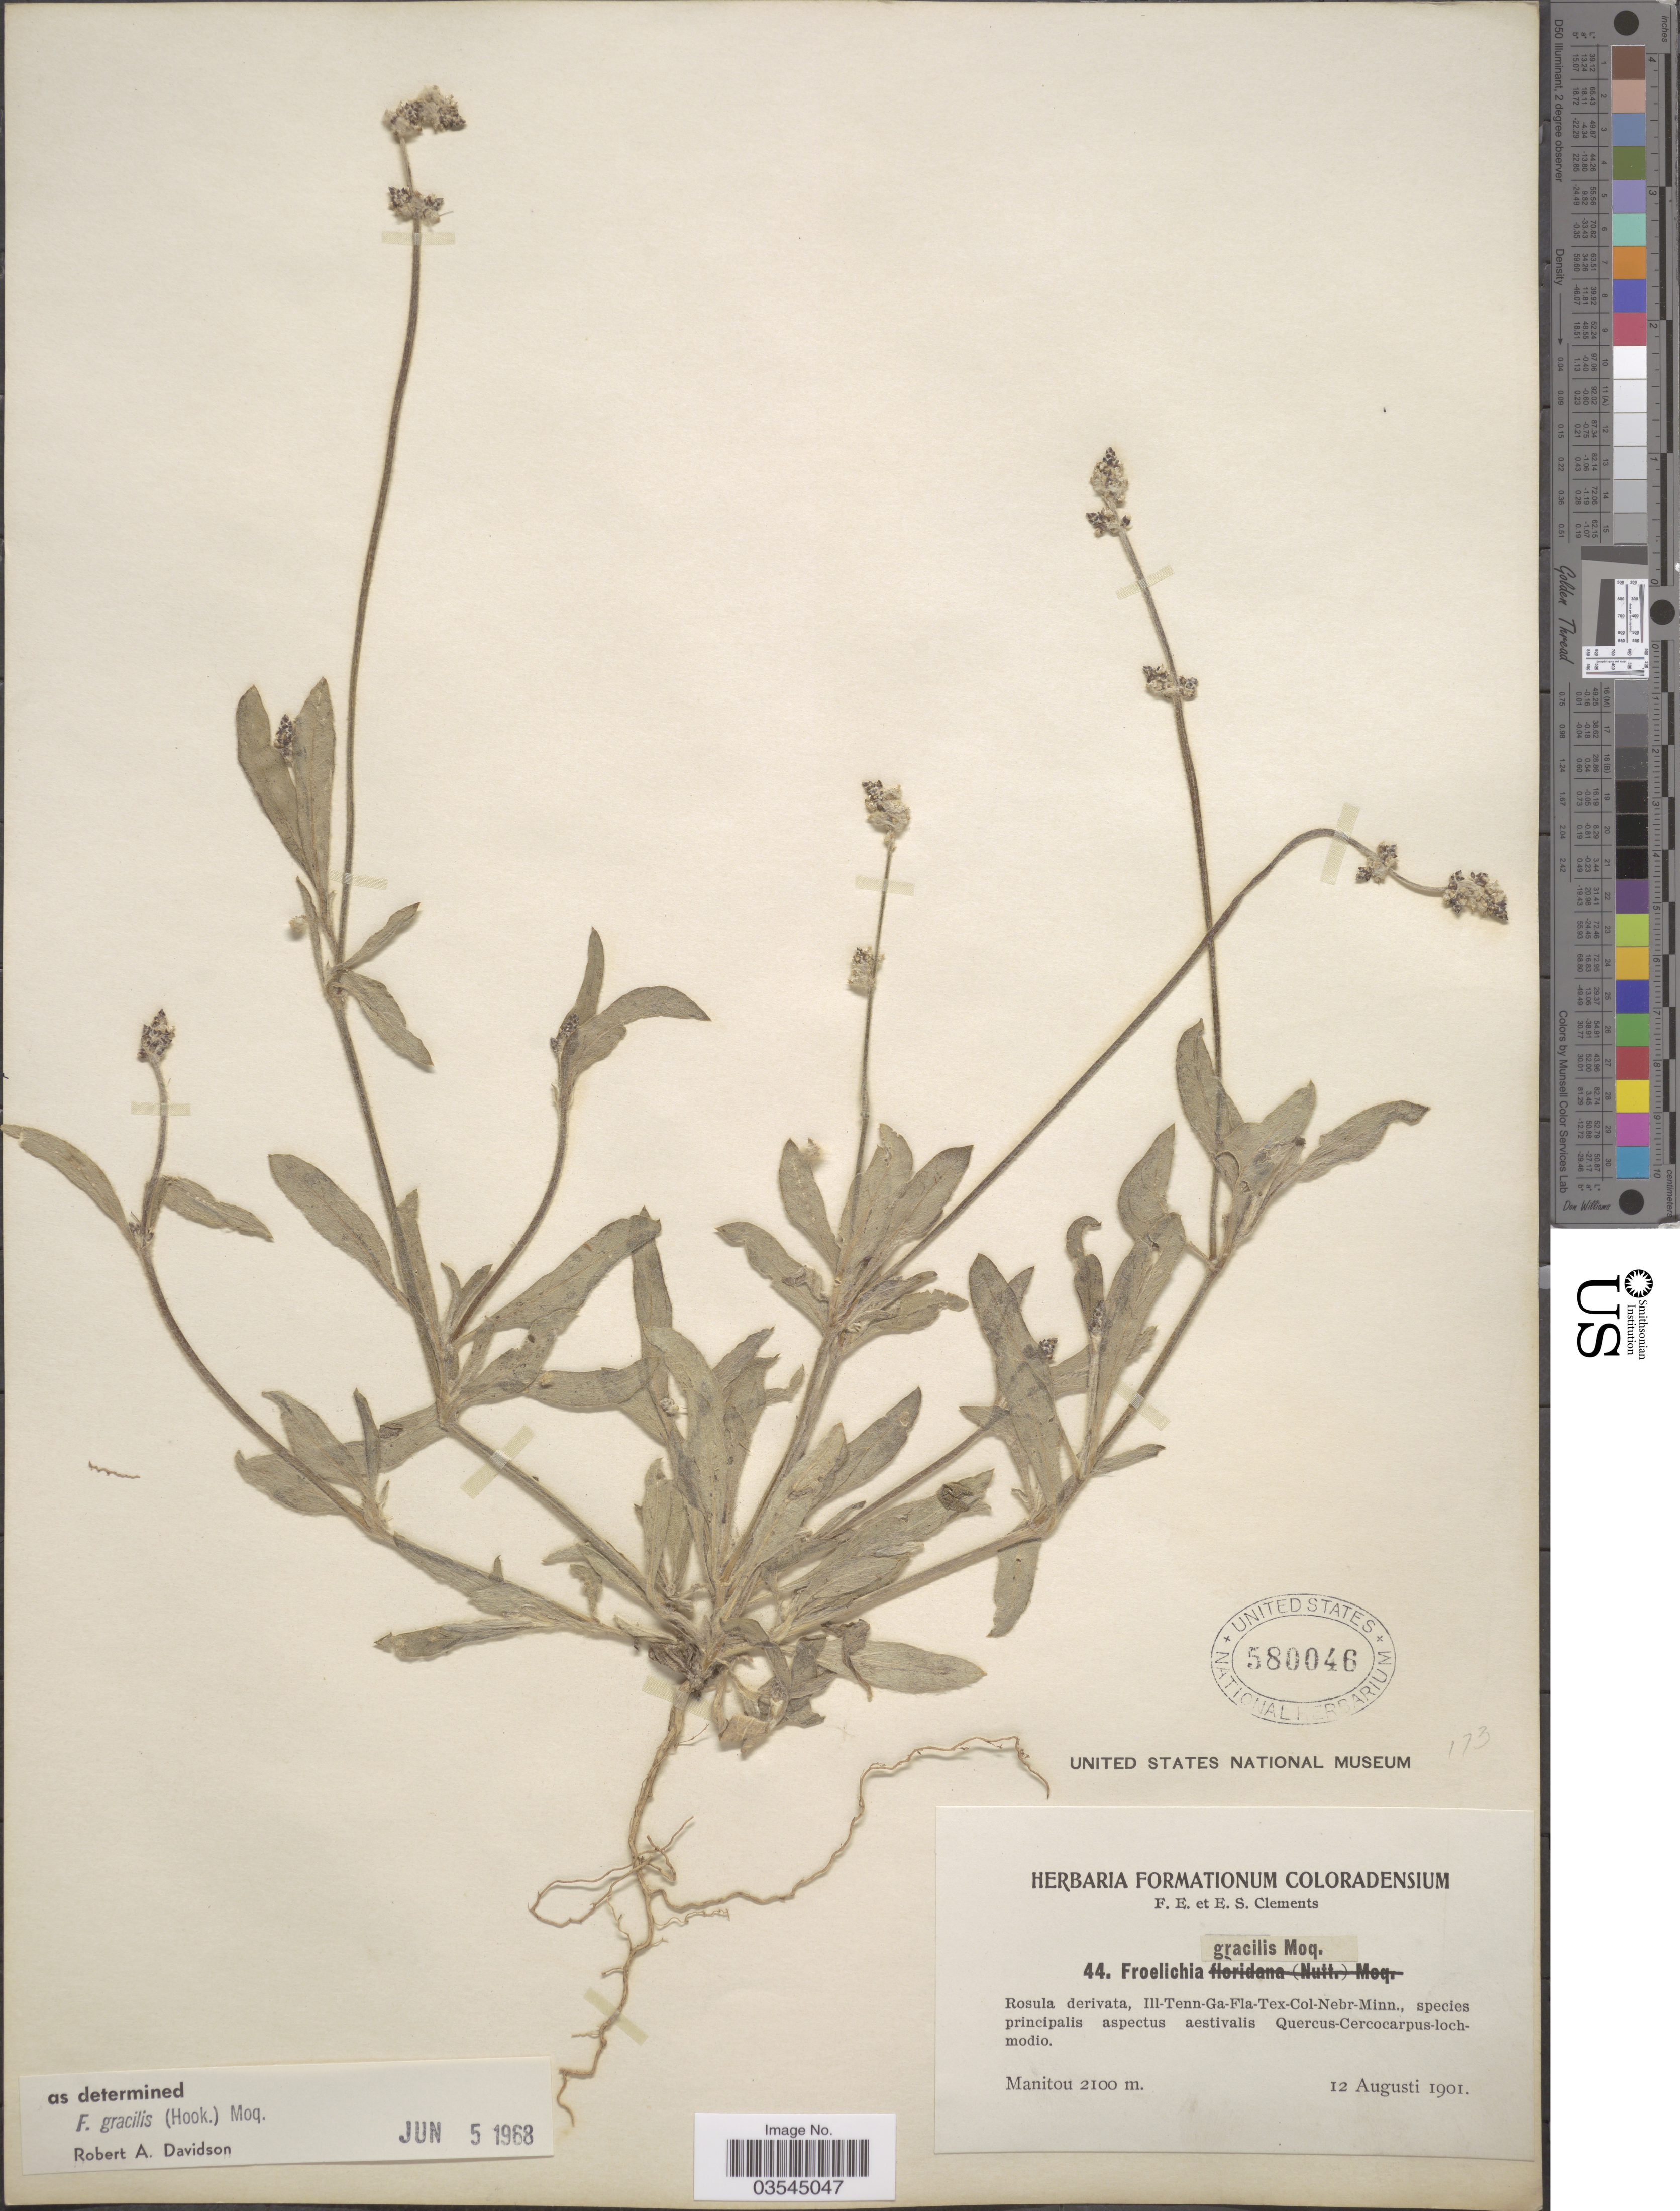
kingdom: Plantae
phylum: Tracheophyta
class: Magnoliopsida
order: Caryophyllales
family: Amaranthaceae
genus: Froelichia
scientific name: Froelichia gracilis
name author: (Hook.) Moq.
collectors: F. E. Clements & E. S. Clements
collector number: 44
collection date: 1901-08-12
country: United States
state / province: Colorado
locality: Manitou.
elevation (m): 2100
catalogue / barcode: US 580046